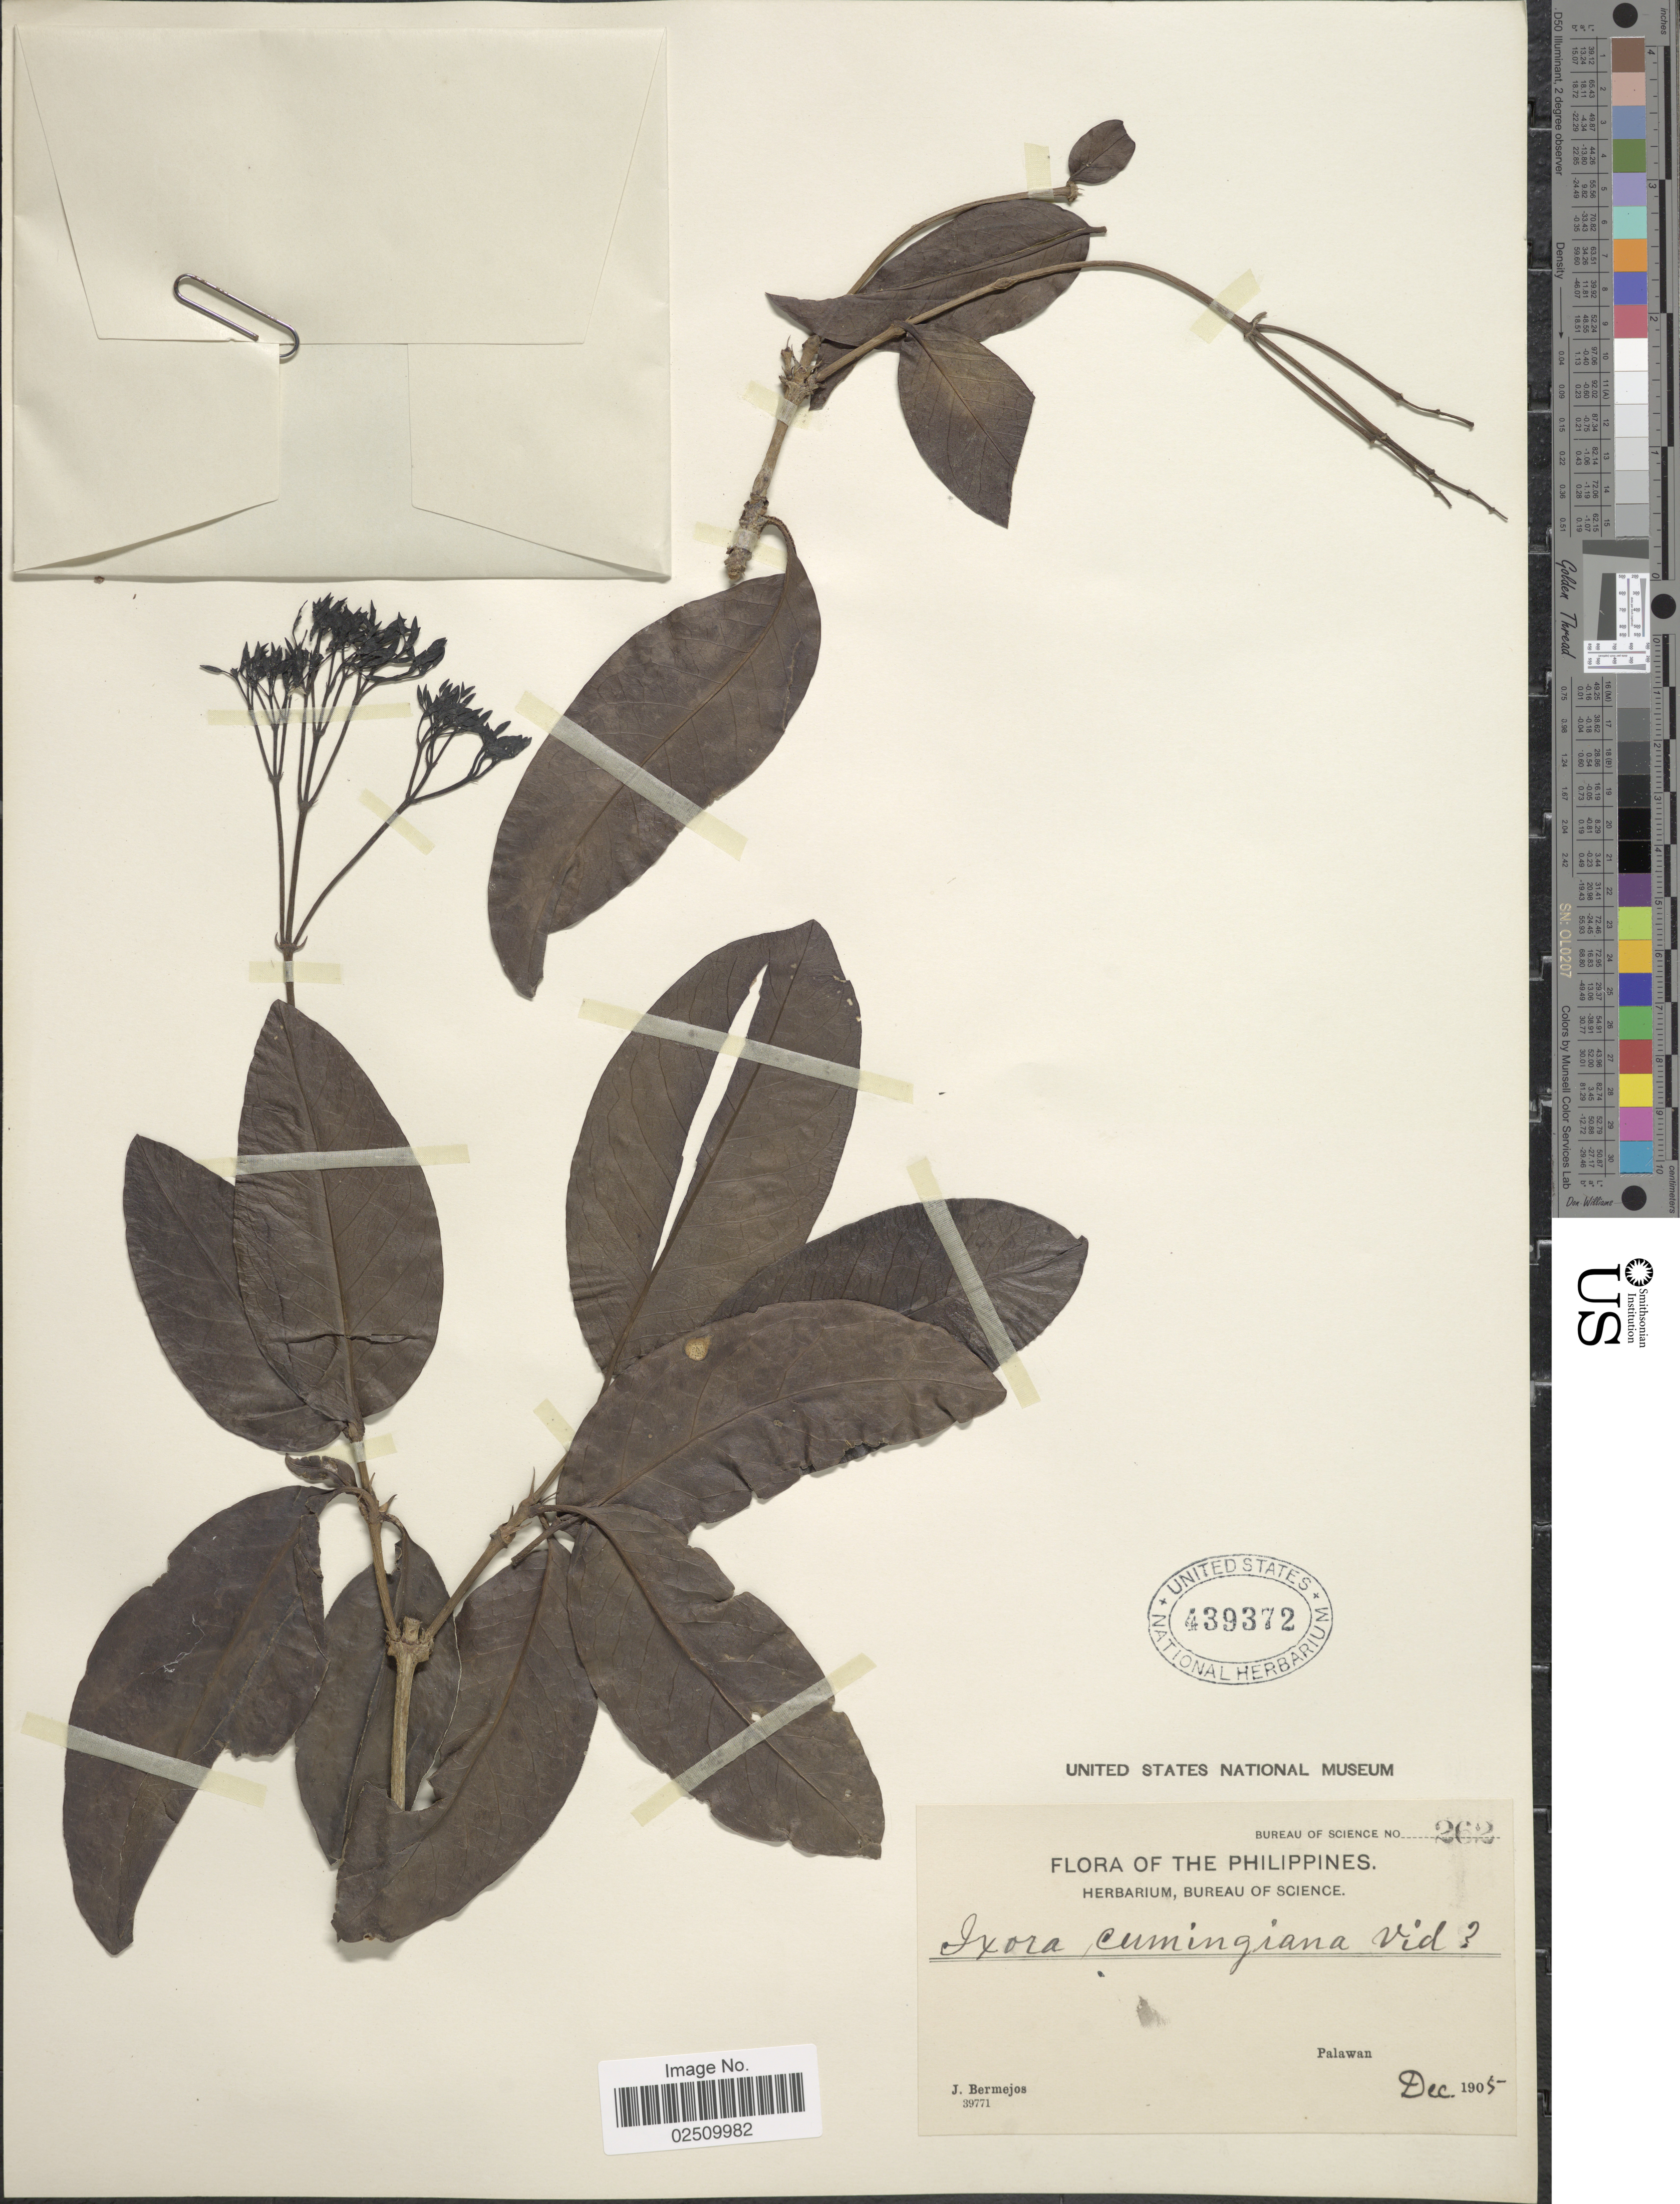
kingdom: Plantae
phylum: Tracheophyta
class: Magnoliopsida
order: Gentianales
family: Rubiaceae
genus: Ixora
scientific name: Ixora cumingiana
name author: S. Vidal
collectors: J. Bermejos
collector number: Bureau of Science 262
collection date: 1905-12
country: Philippines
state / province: Mimaropa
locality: Palawan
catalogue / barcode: US 439372